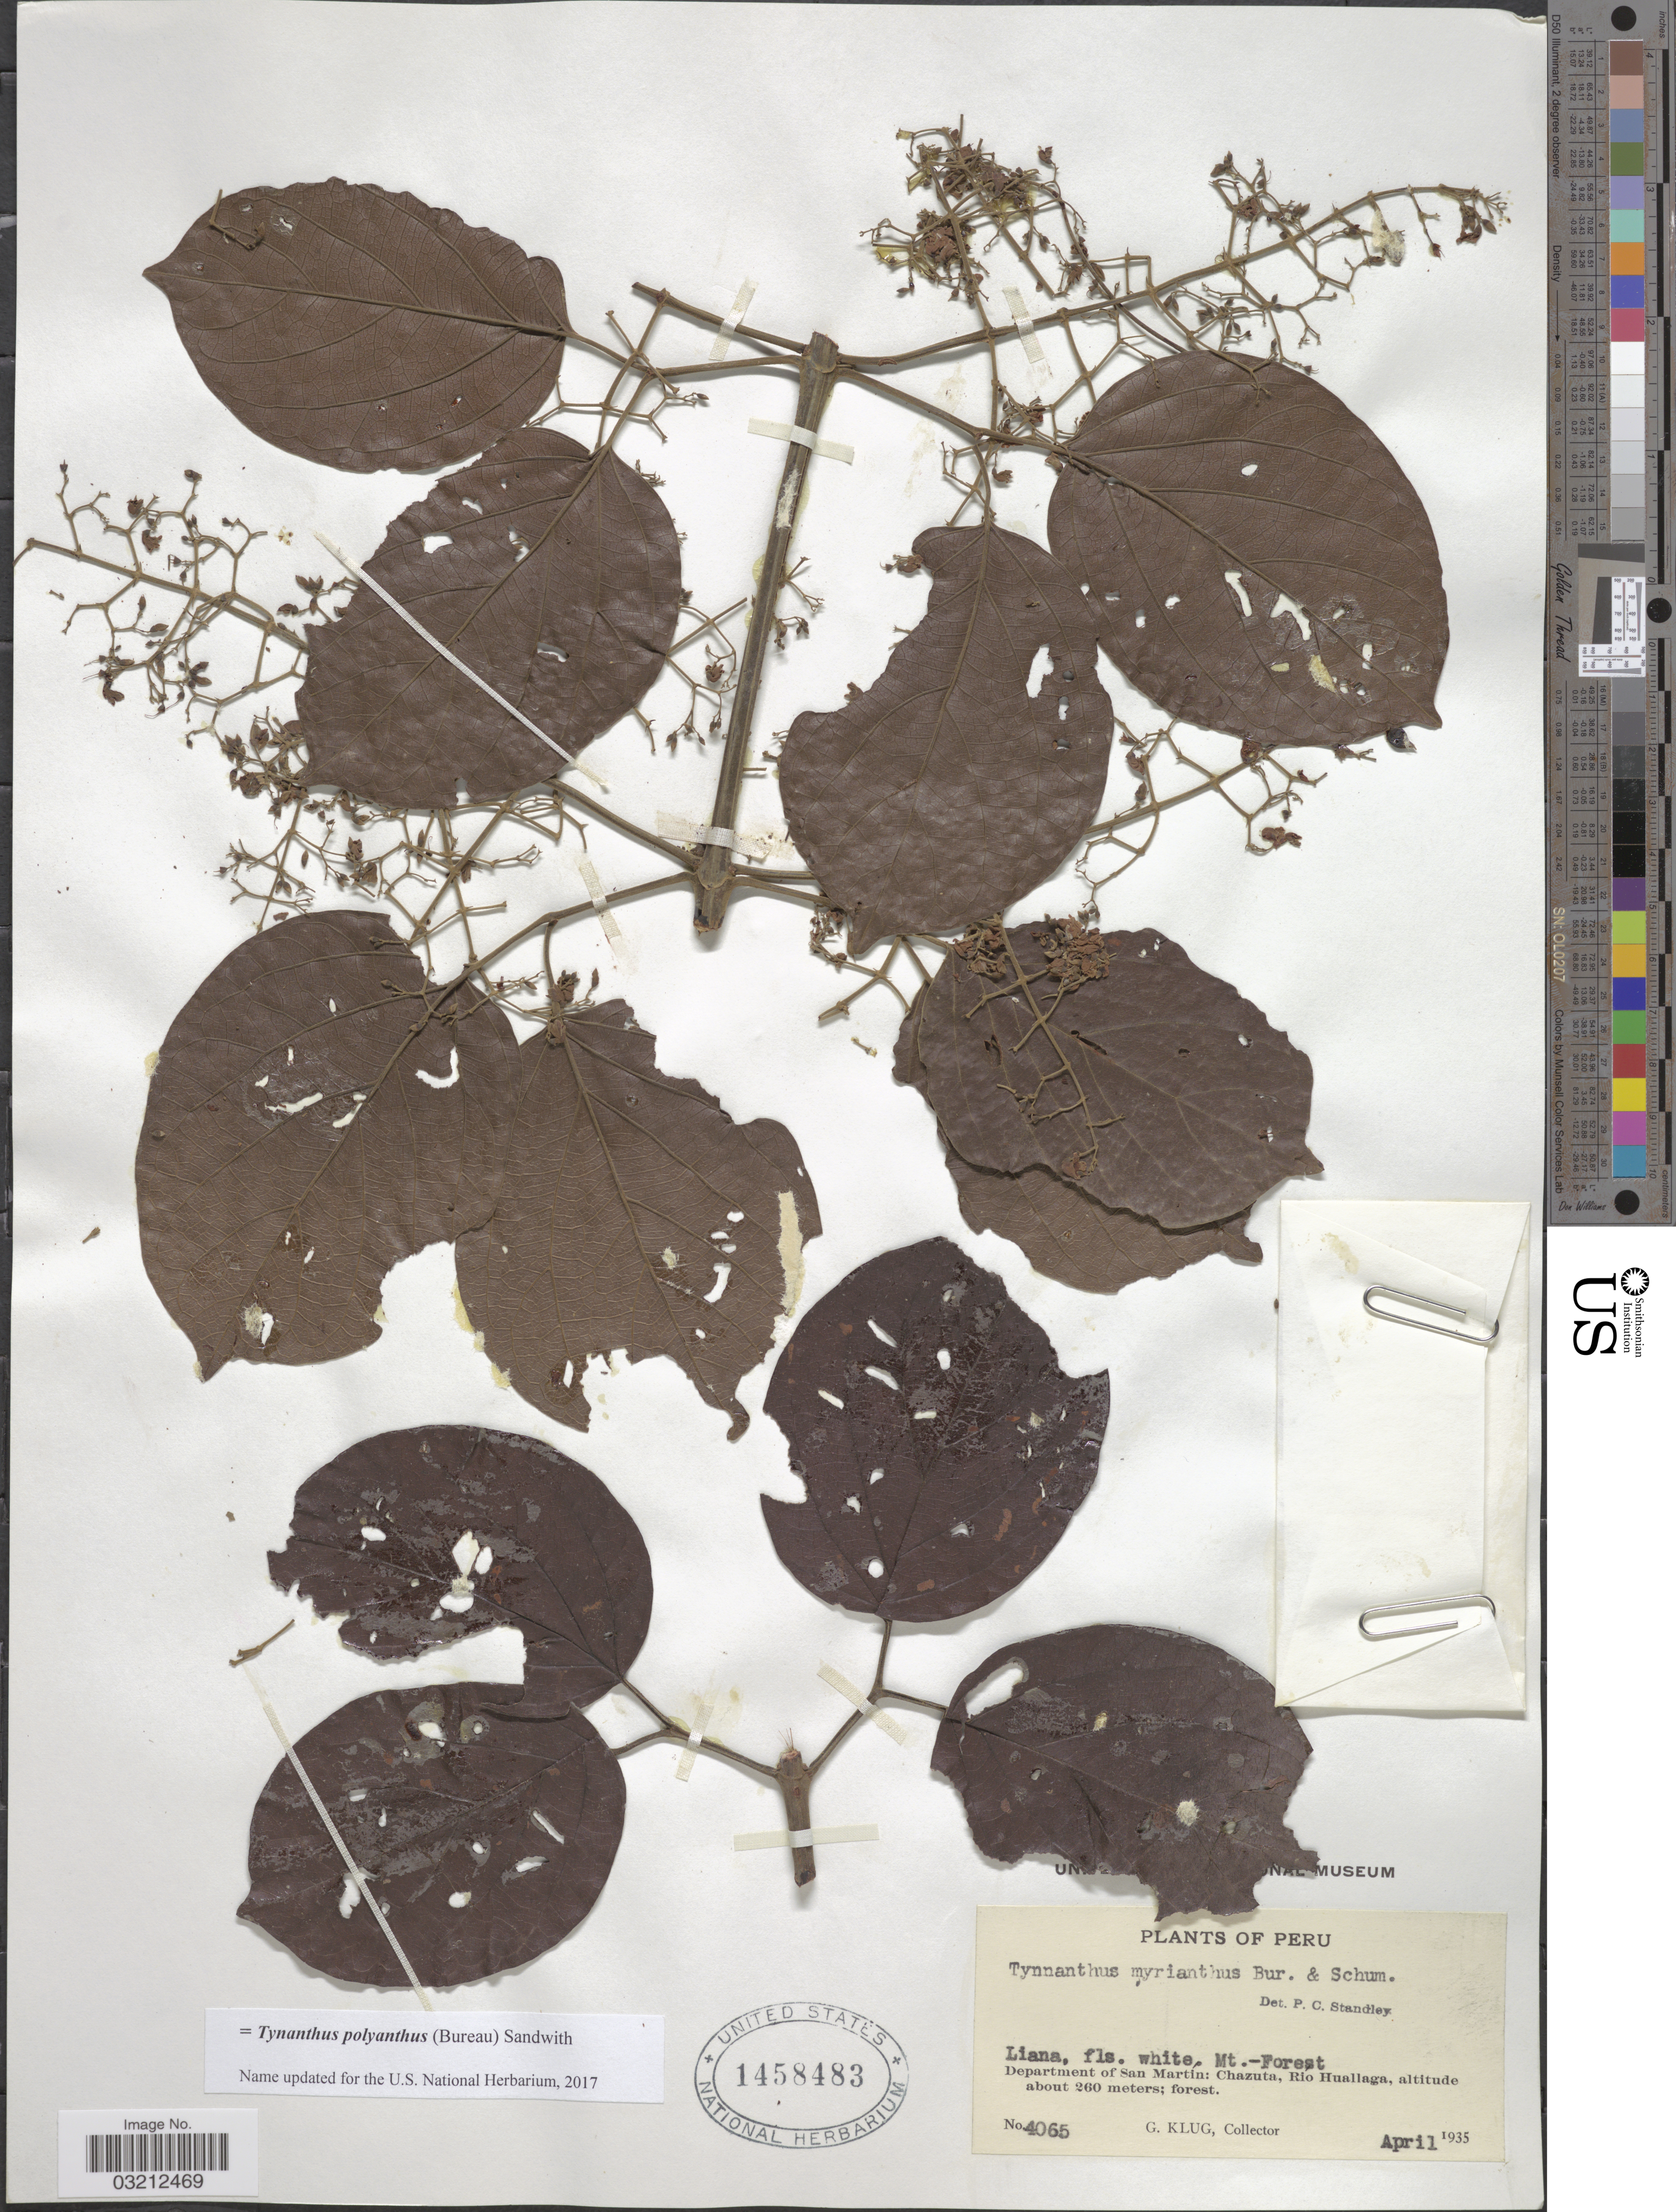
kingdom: Plantae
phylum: Tracheophyta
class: Magnoliopsida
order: Lamiales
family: Bignoniaceae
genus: Tynanthus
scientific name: Tynanthus polyanthus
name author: (Bureau) Sandwith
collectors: G. Klug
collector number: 4065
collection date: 1935-04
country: Peru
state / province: San Martín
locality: Department of San Martín: Chazuta, Río Huallaga.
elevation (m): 260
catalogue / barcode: US 1458483